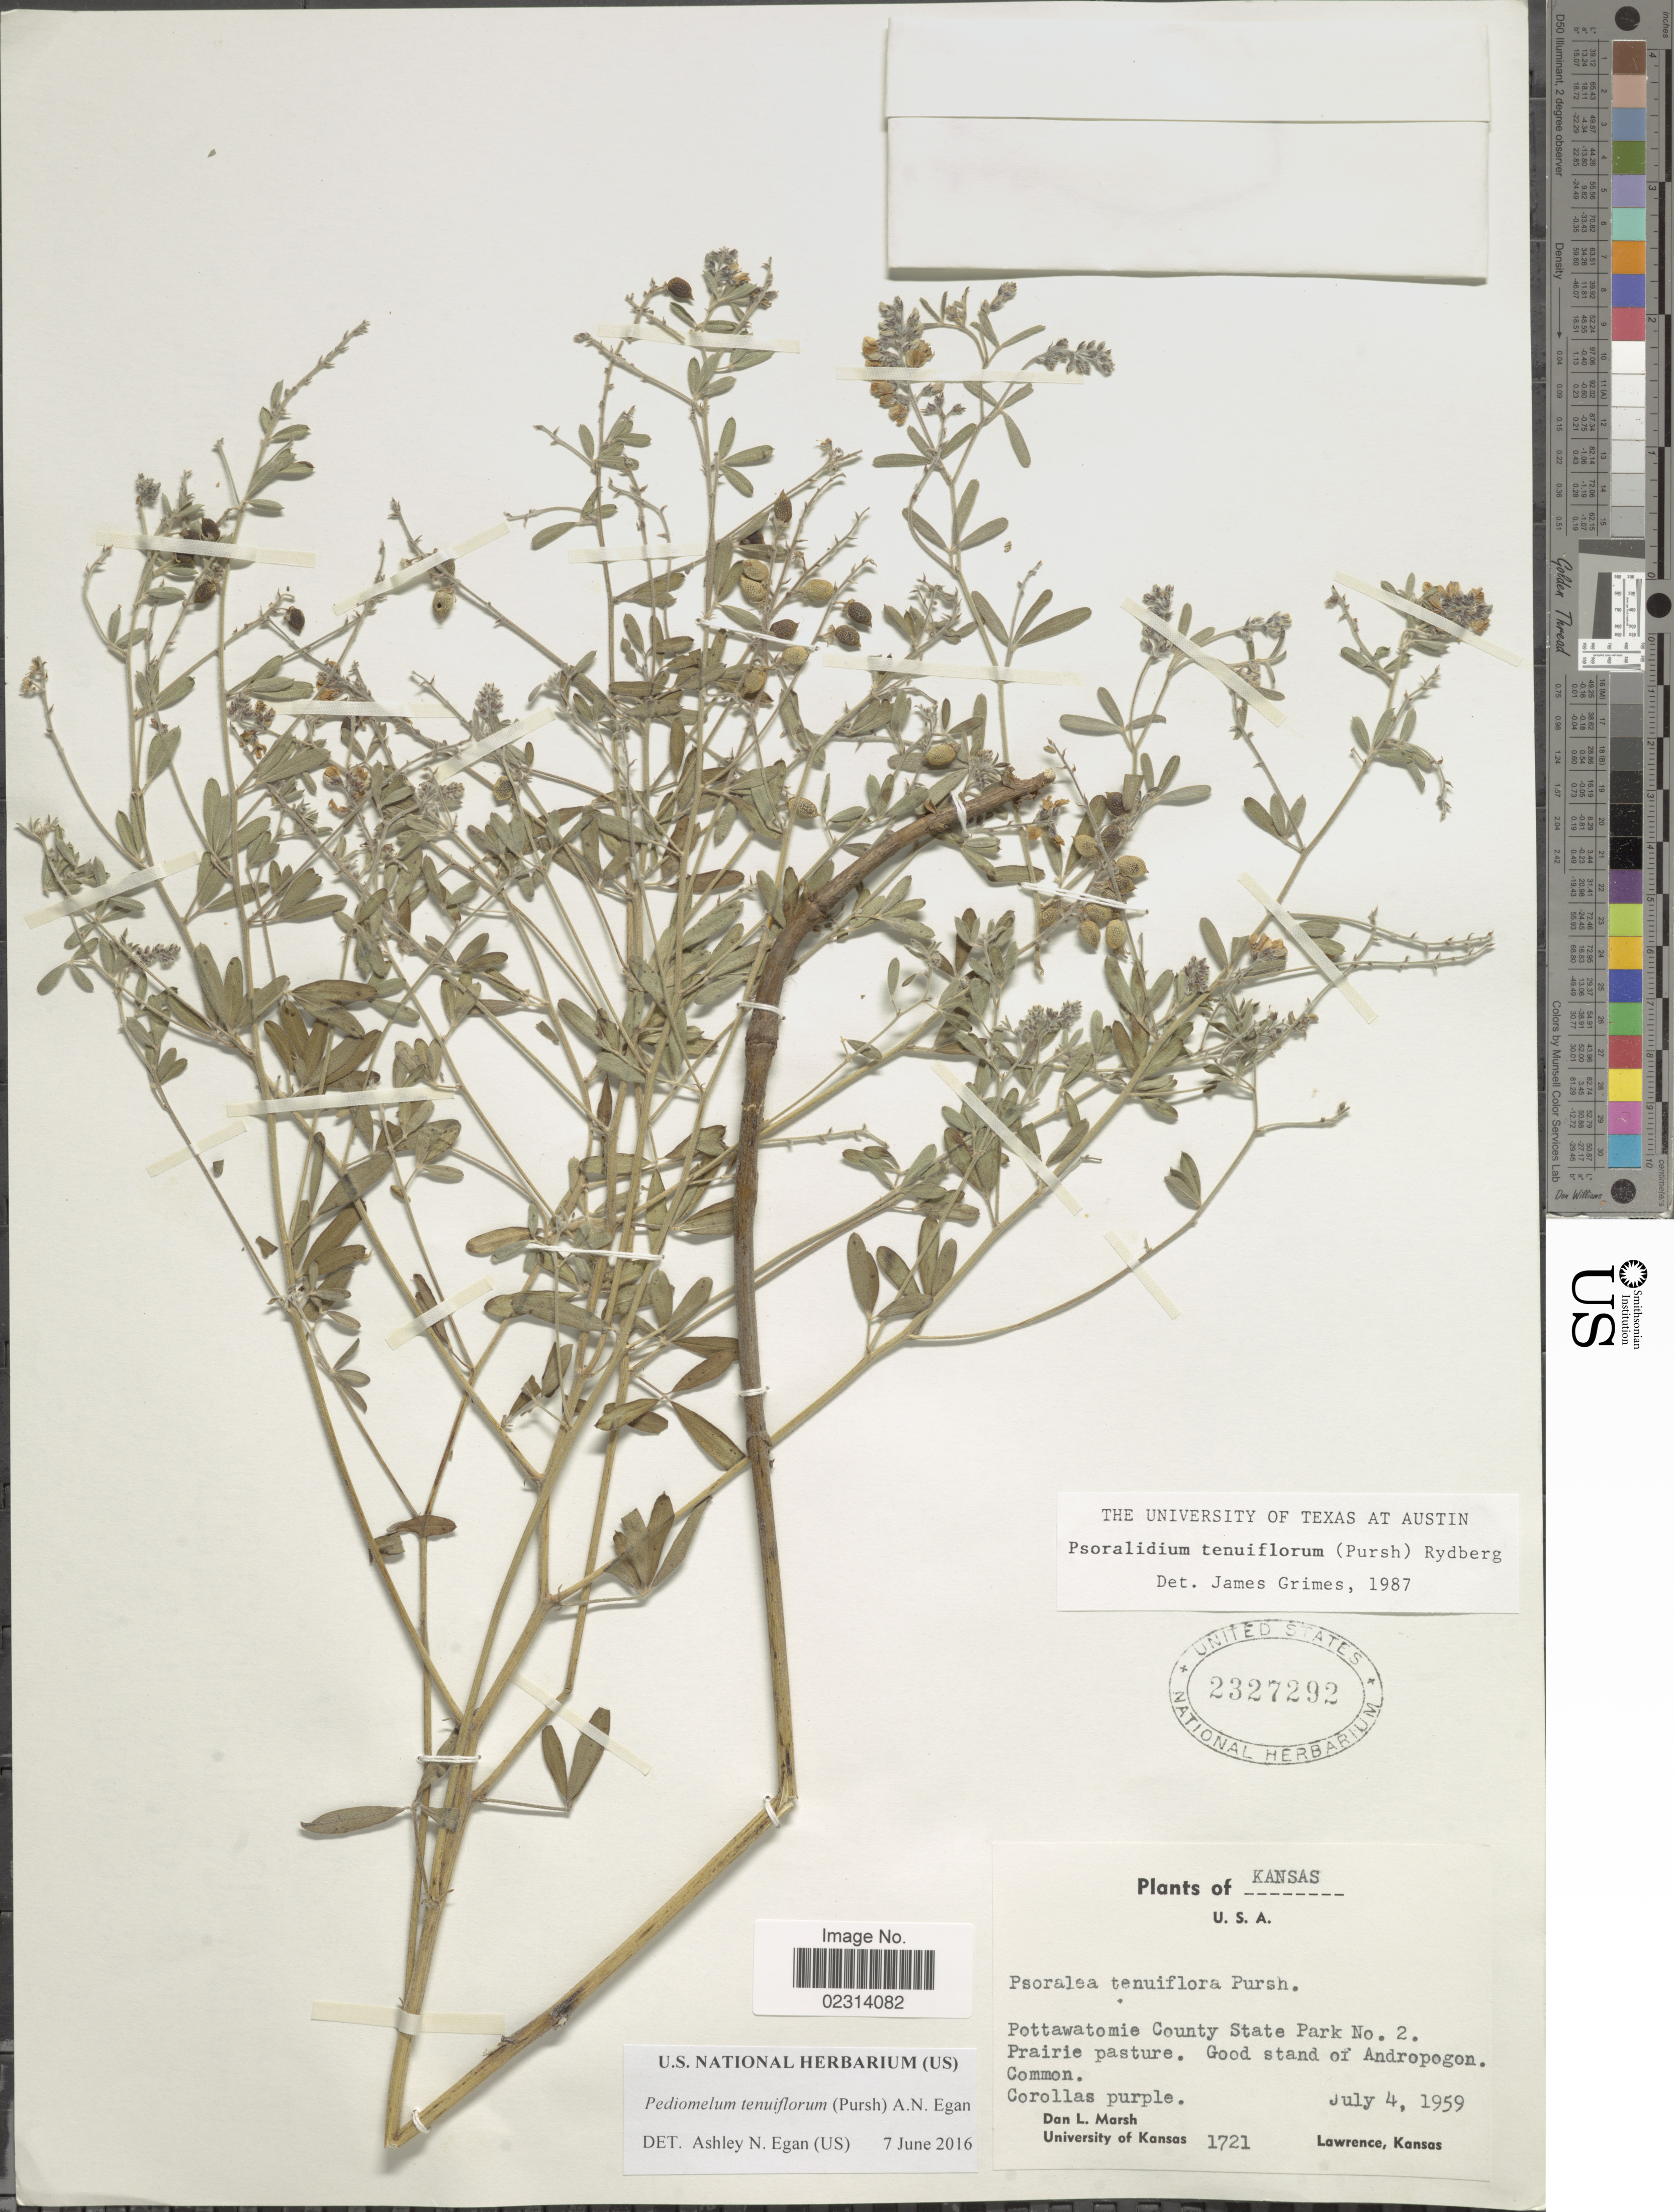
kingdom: Plantae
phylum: Tracheophyta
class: Magnoliopsida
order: Fabales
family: Fabaceae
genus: Psoralidium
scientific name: Psoralidium tenuiflorum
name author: (Pursh) Rydb.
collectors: D. L. Marsh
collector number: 1721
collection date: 1959-07-04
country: United States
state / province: Kansas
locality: Pottawatomie County State Park No. 2, Prairie pasture, Good stand of Andropogon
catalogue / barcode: US 2327292